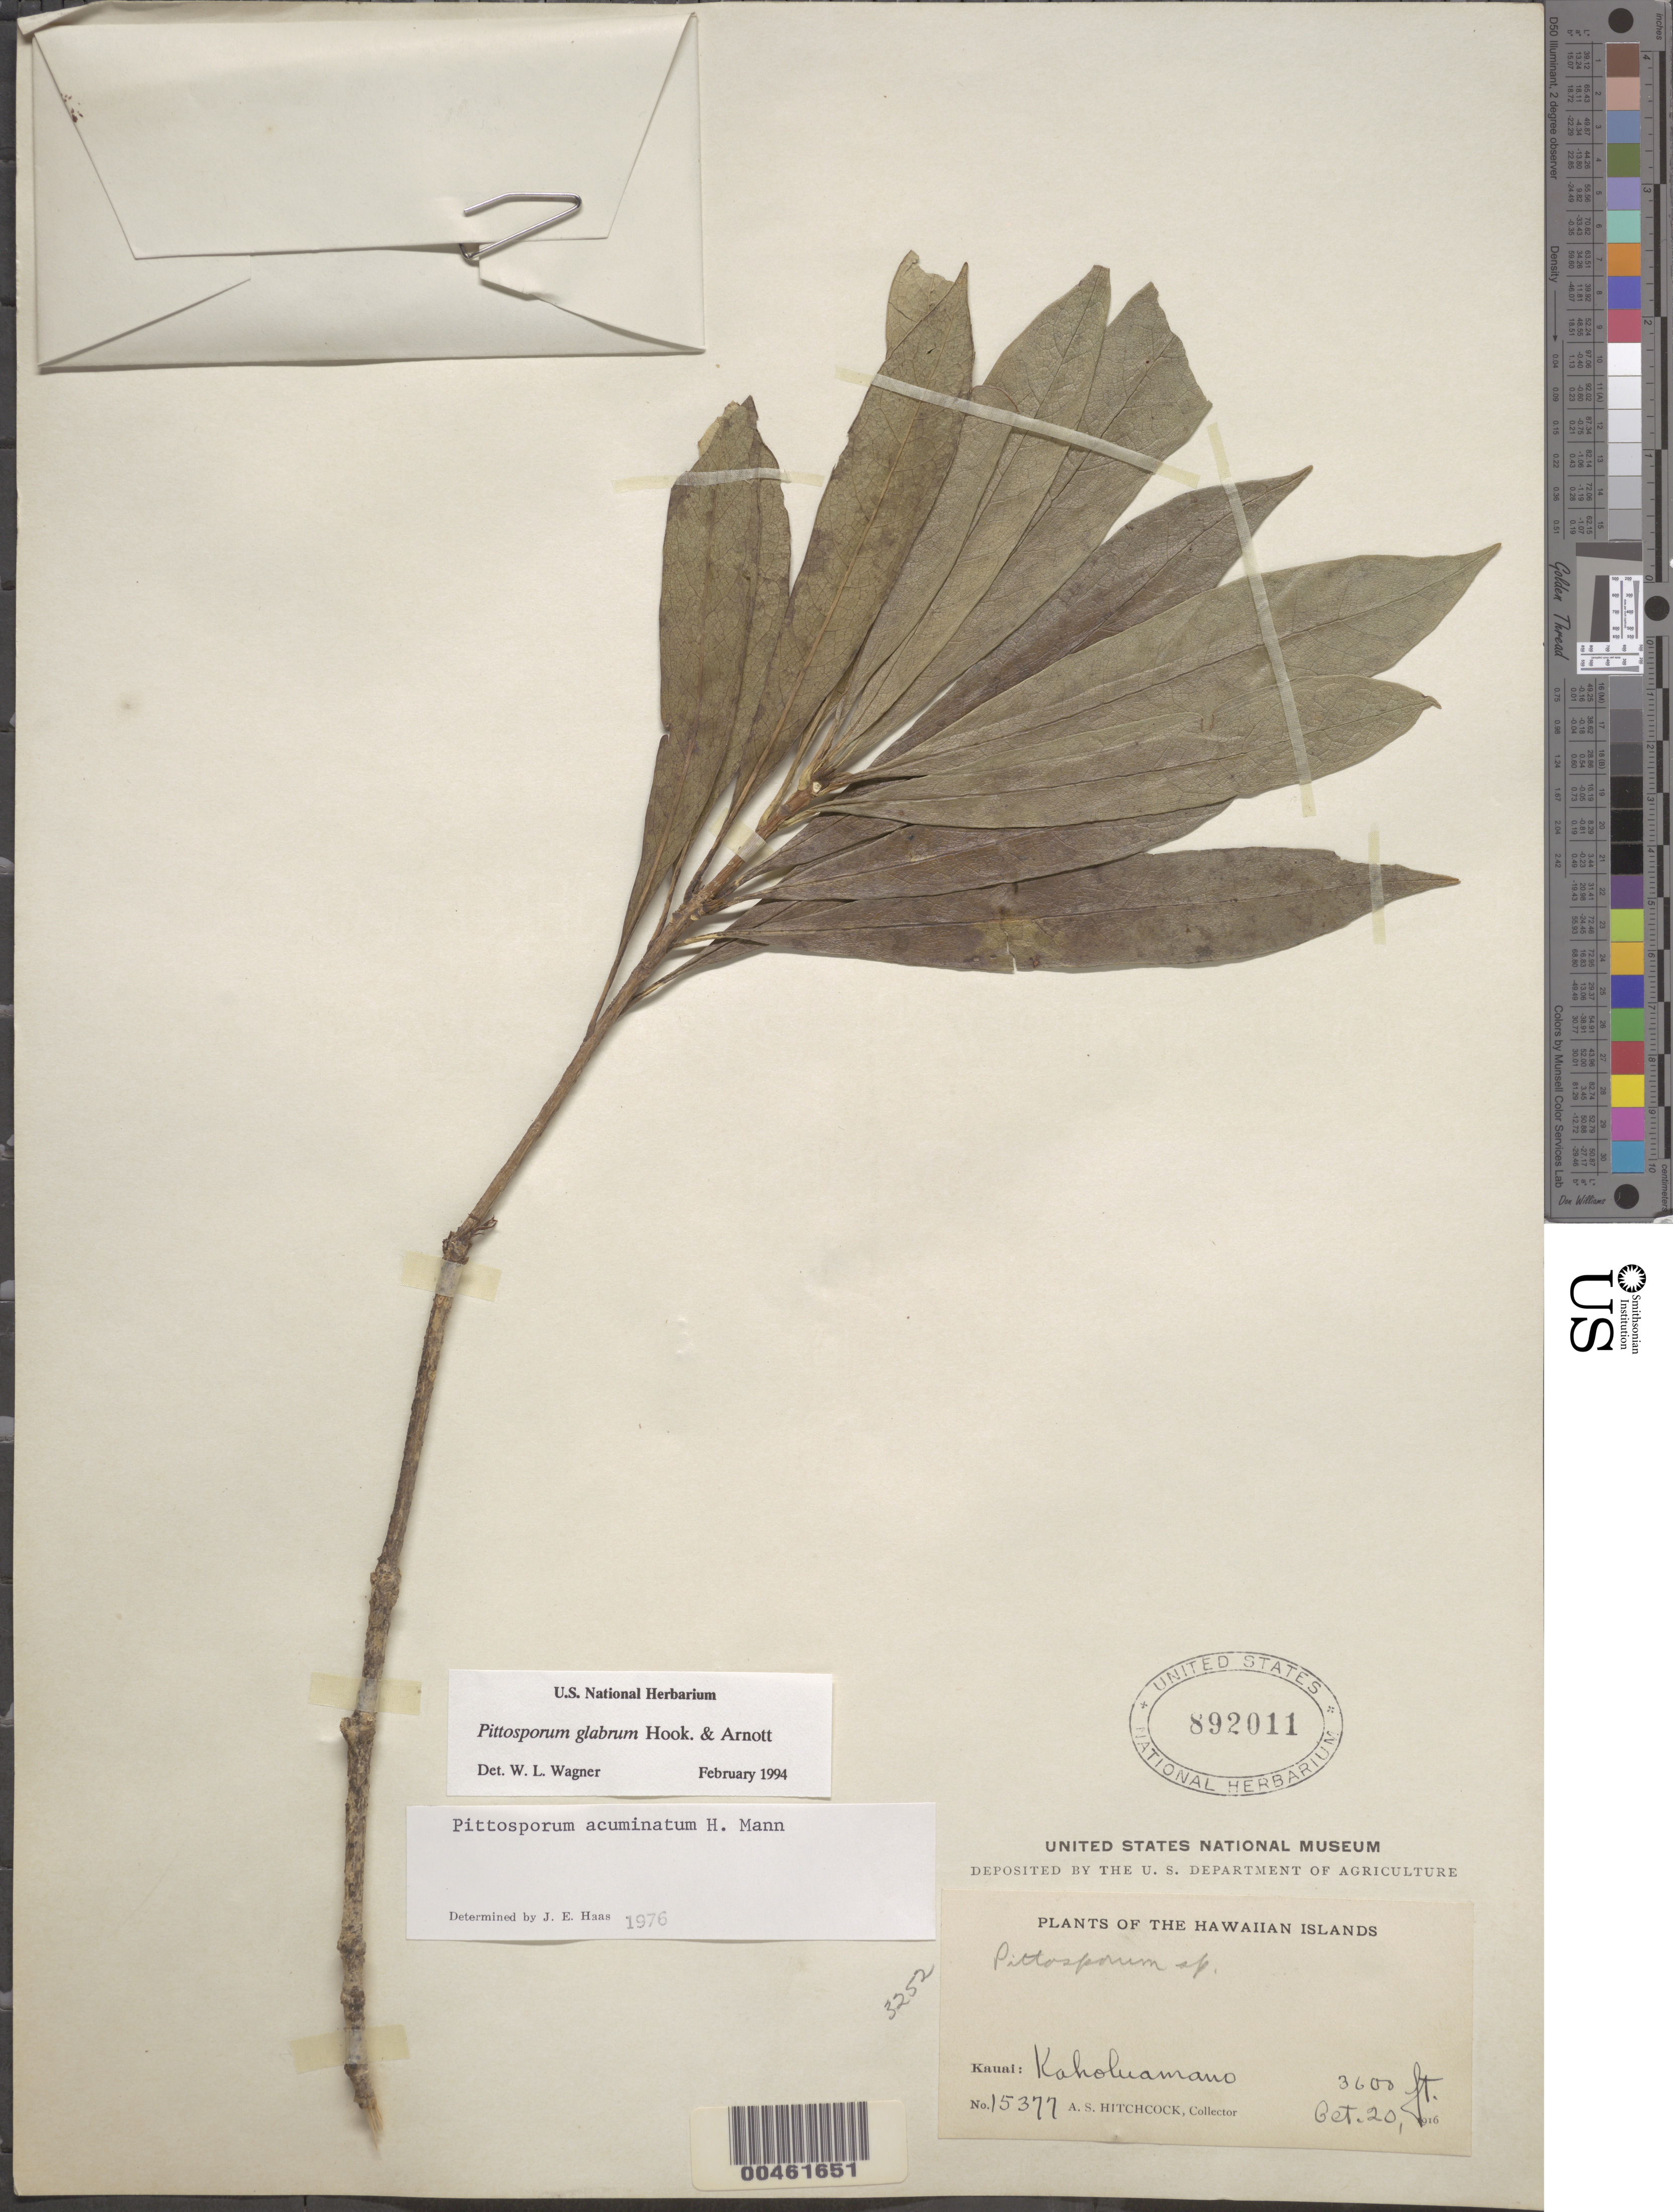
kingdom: Plantae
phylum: Tracheophyta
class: Magnoliopsida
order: Apiales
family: Pittosporaceae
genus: Pittosporum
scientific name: Pittosporum glabrum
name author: Hook. & Arn.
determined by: Wagner, W. L., (BOT), Smithsonian Institution - National Museum of Natural History (UNITED STATES)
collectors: A. S. Hitchcock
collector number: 15377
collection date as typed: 20 Oct 1916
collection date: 1916-10-20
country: United States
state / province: Hawaii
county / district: Kauai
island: Kaua'i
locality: Kaholuamano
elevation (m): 1097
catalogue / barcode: US 892011